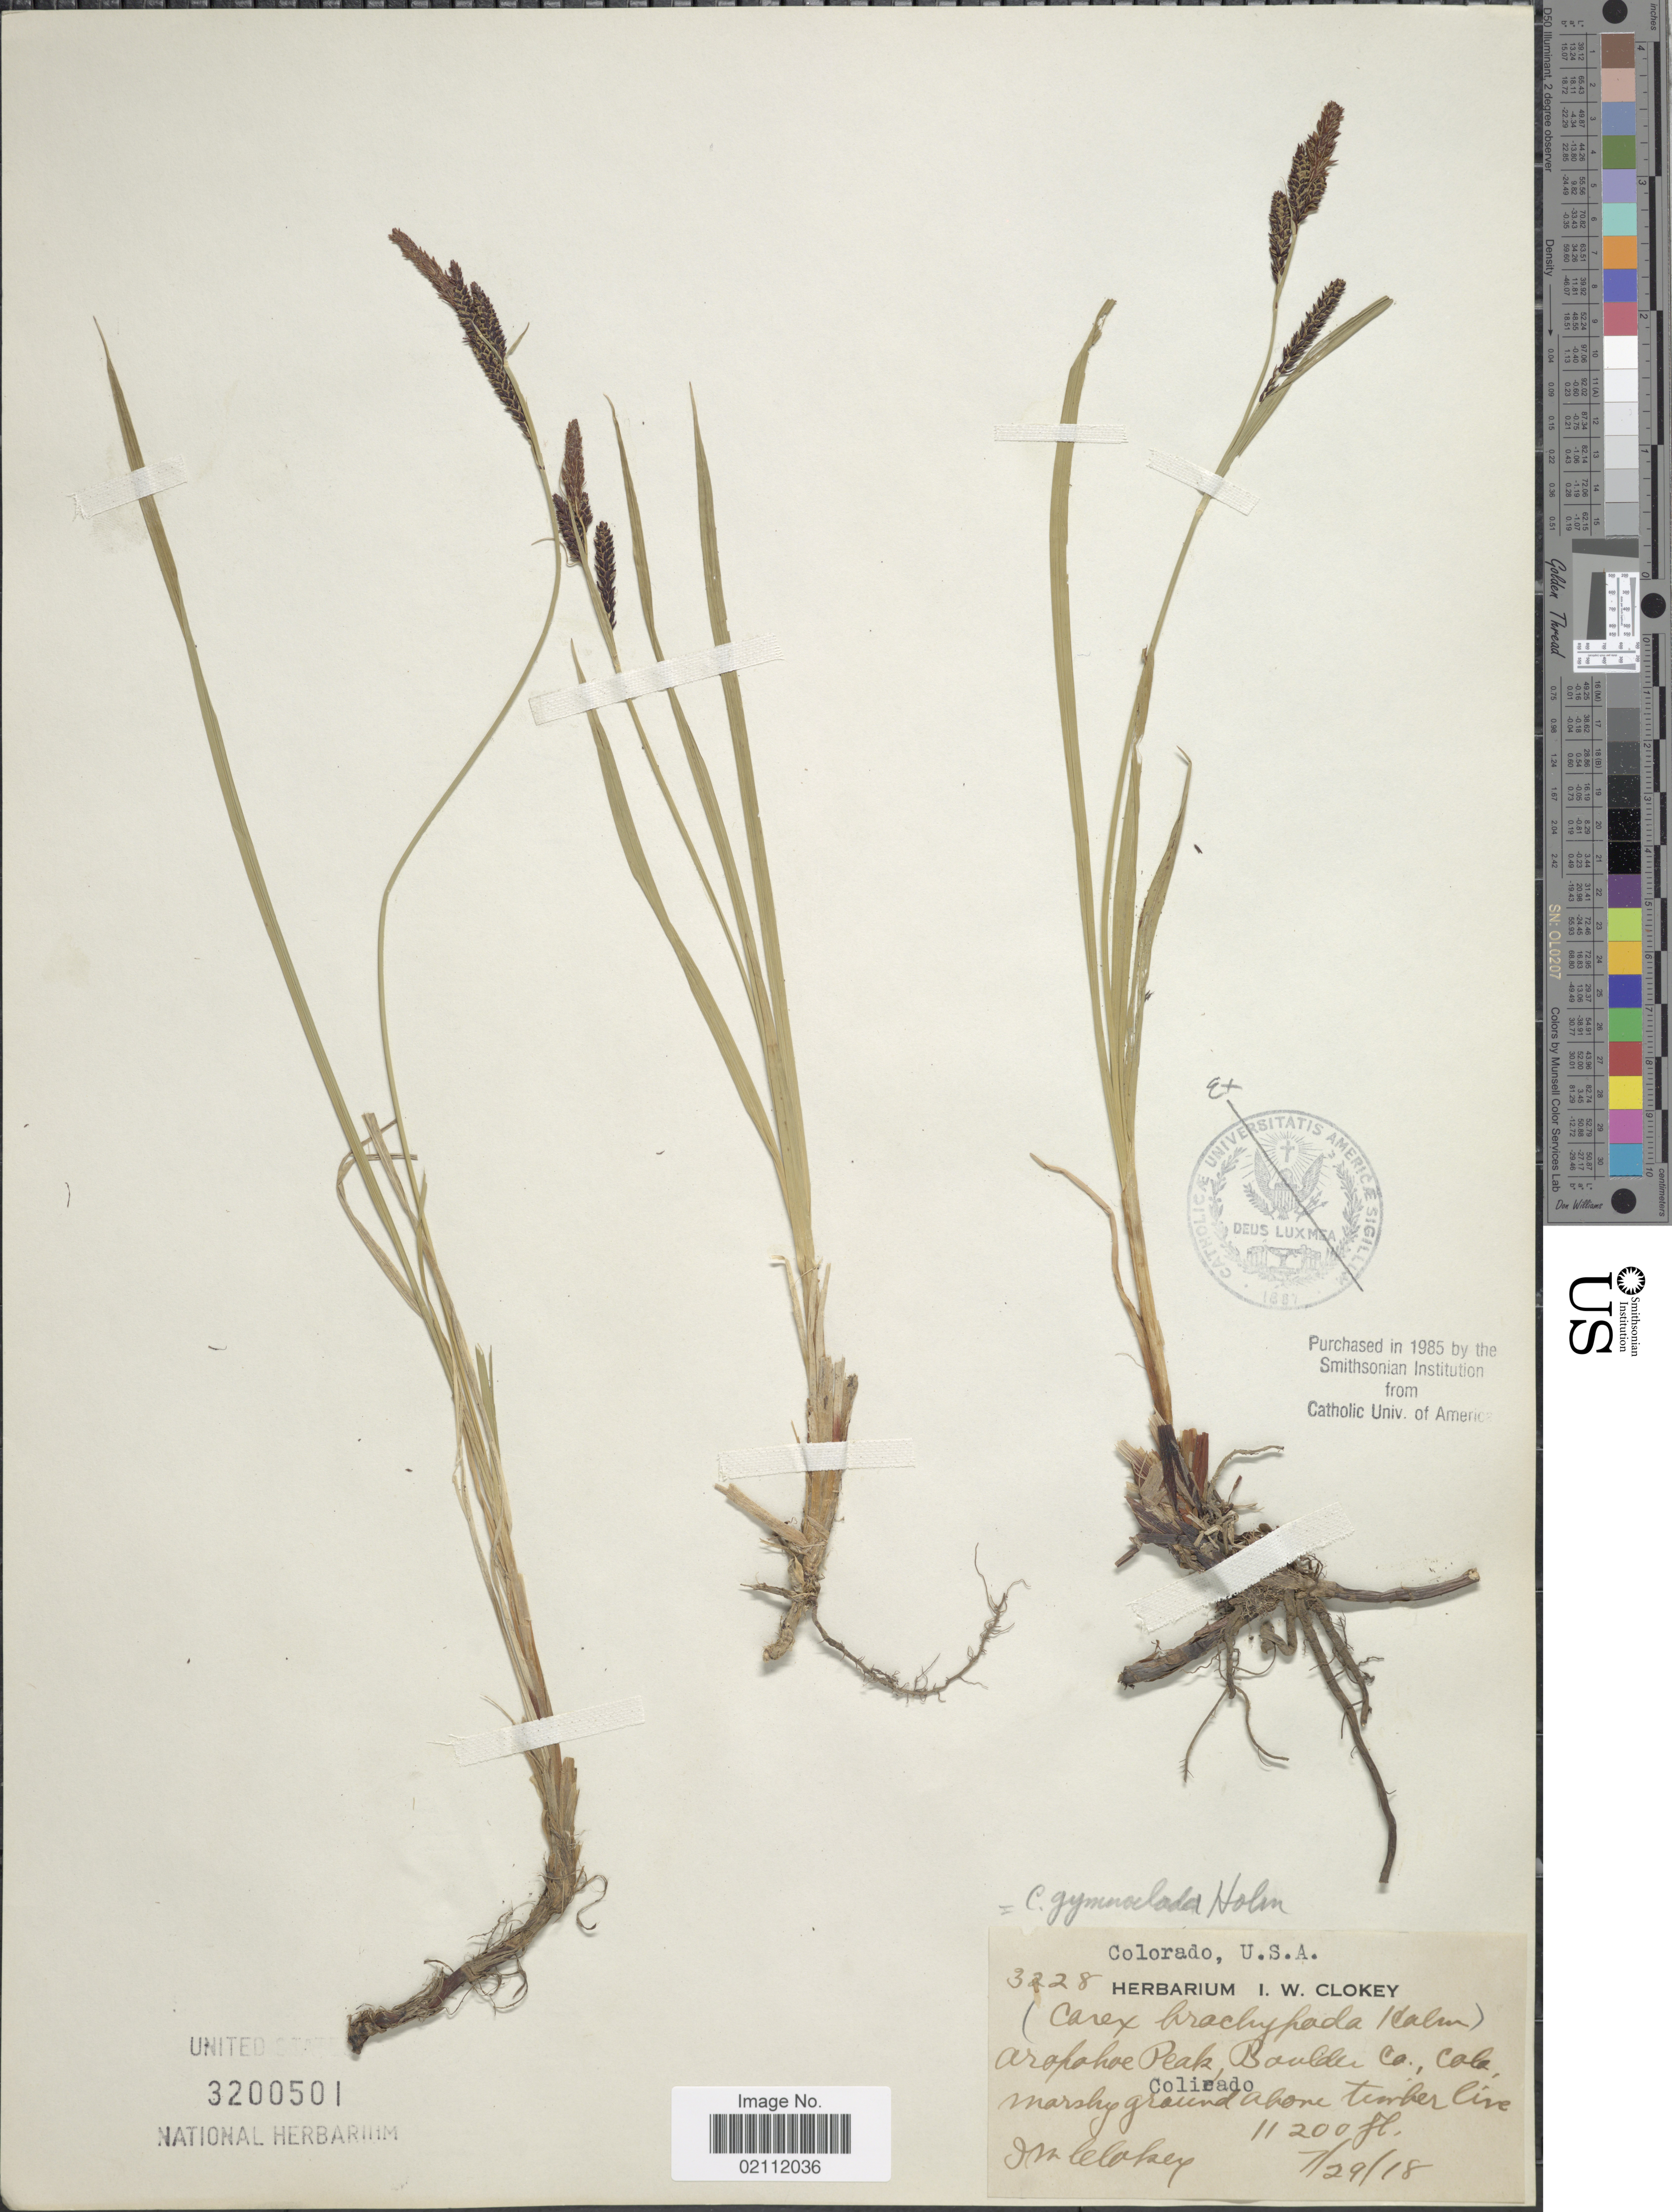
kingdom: Plantae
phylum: Tracheophyta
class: Liliopsida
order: Poales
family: Cyperaceae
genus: Carex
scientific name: Carex scopulorum var. bracteosa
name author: (L.H. Bailey) F.J. Herm.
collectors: I. W. Clokey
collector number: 3228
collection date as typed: Transcribed d/m/y: 29/7/18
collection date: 1918-07-29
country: United States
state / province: Colorado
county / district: Boulder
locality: Arapahoe Peak Boulder Co. Colorado marshy ground above timber line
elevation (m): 3414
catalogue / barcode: US 3200501